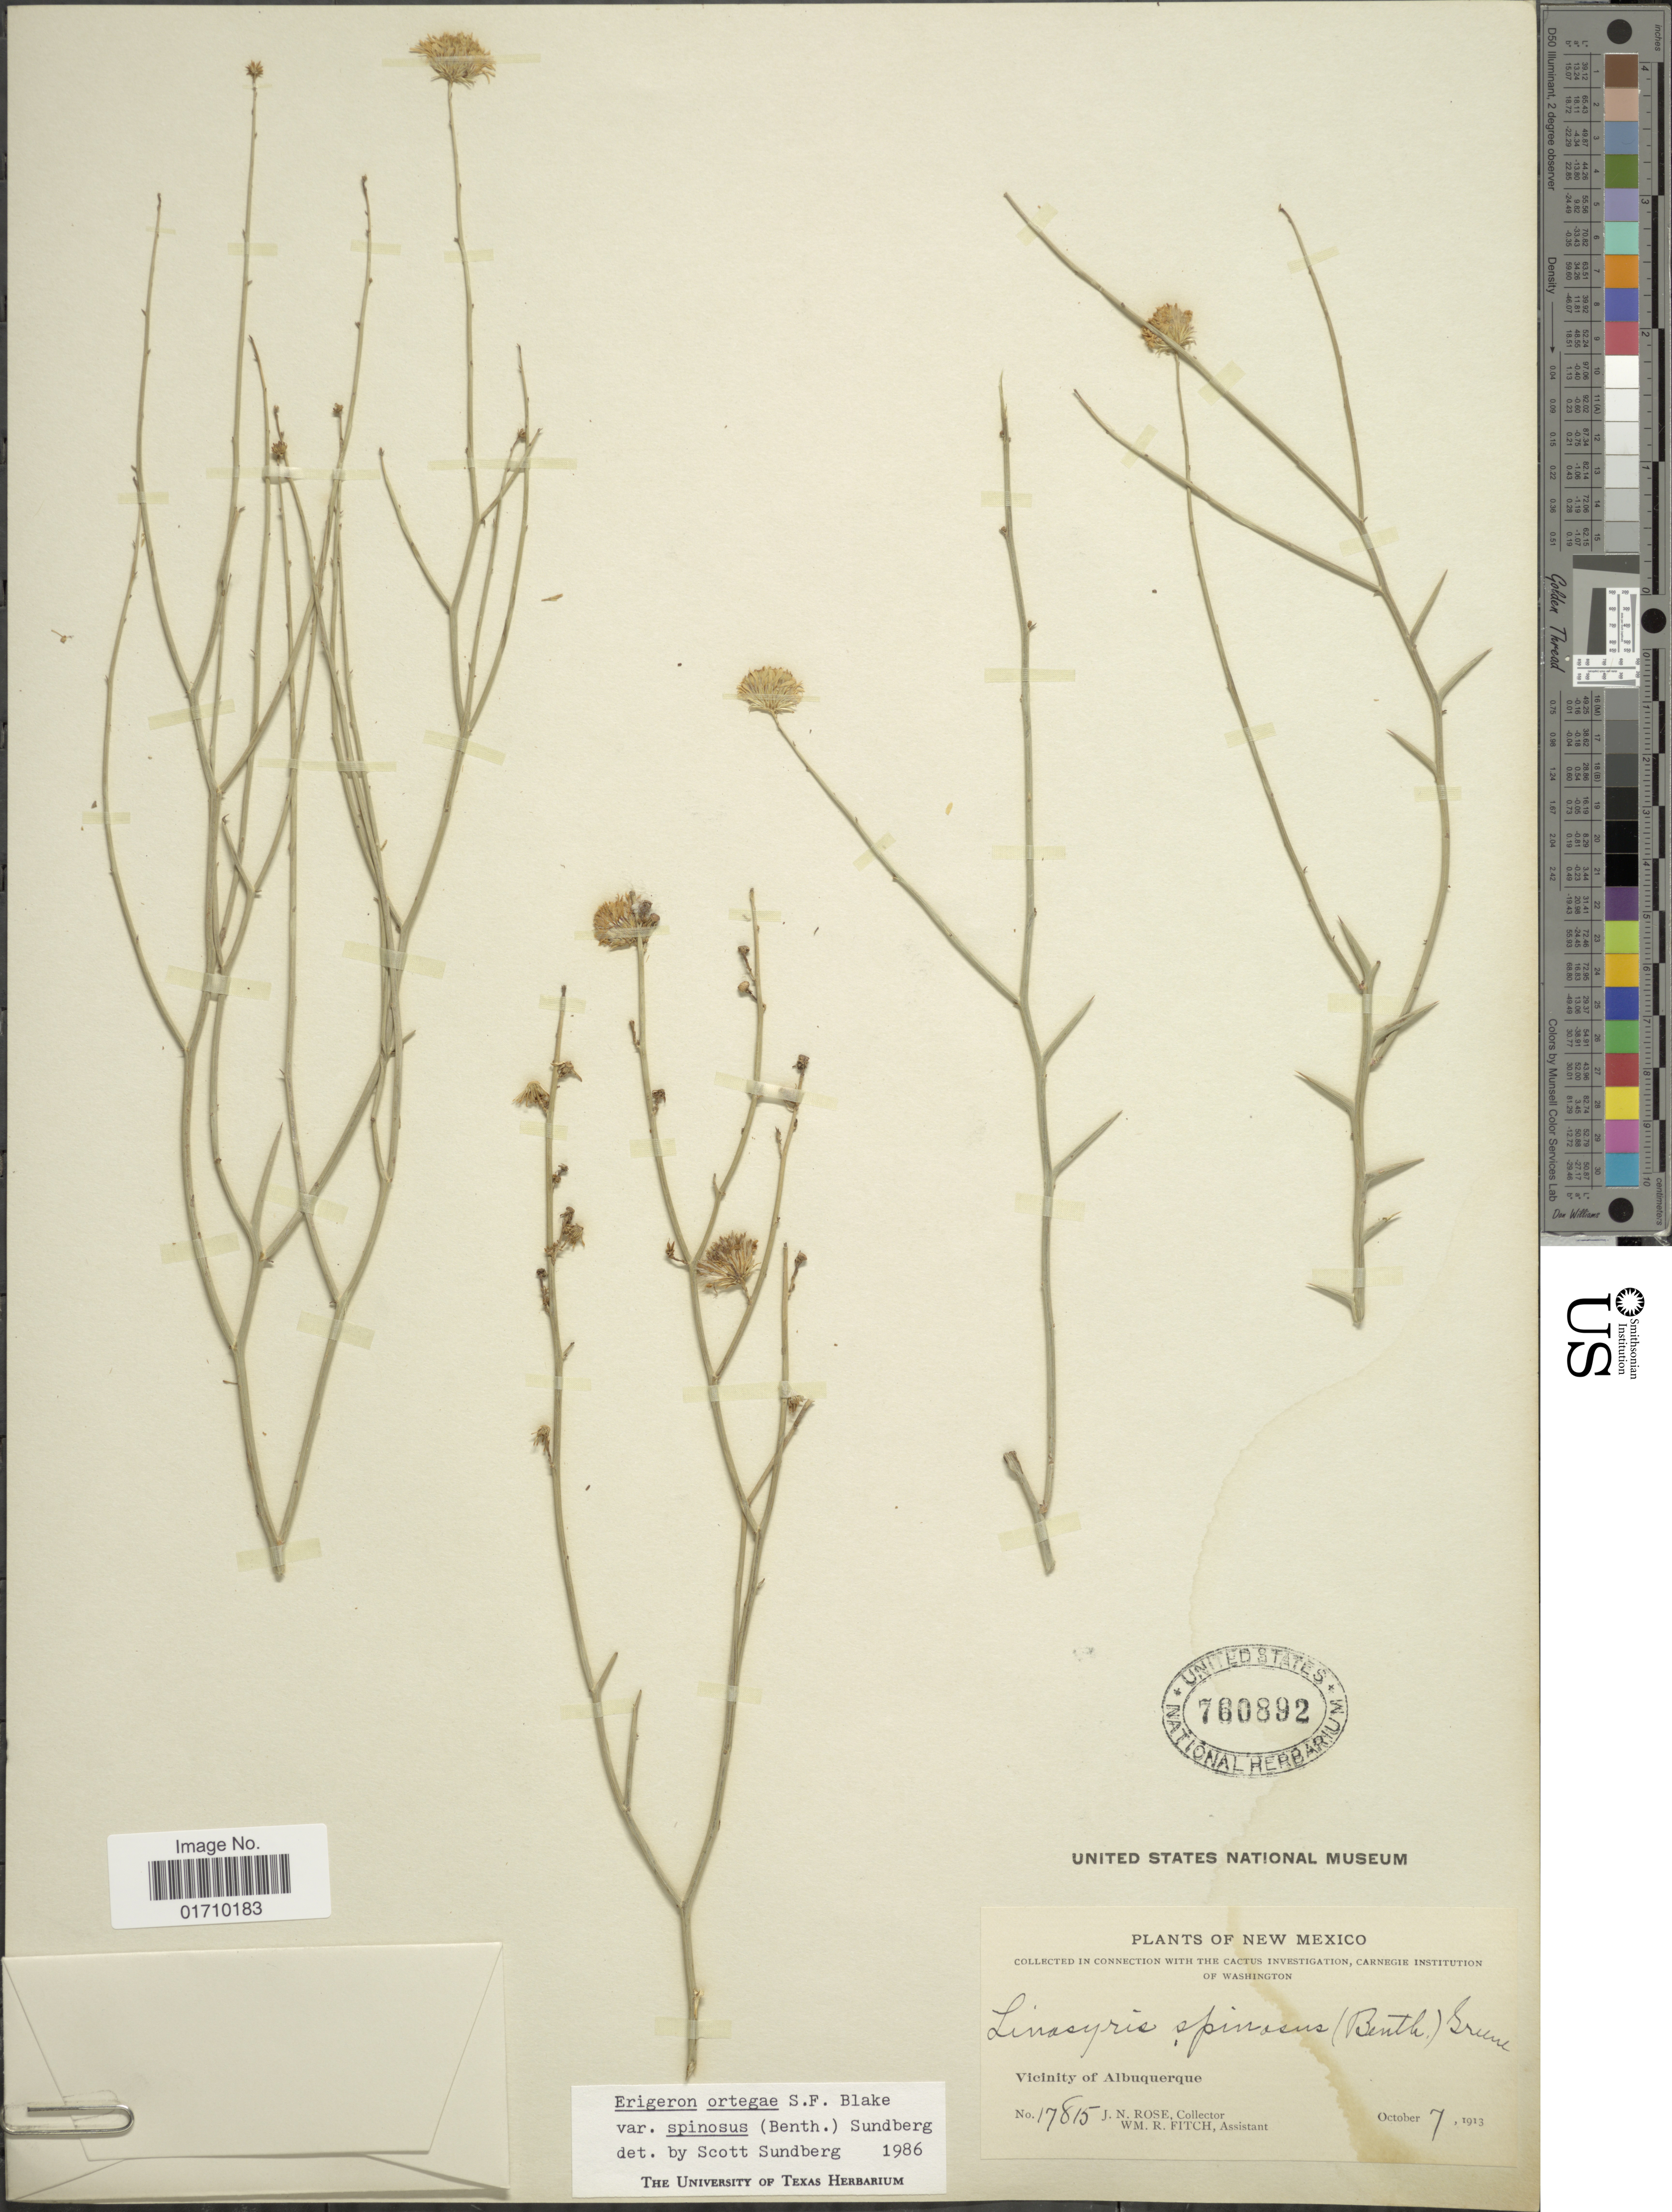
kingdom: Plantae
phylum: Tracheophyta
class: Magnoliopsida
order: Asterales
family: Asteraceae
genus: Chloracantha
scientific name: Chloracantha spinosa var. spinosa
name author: (Benth.) G.L. Nesom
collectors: J. N. Rose & W. R. Fitch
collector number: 17815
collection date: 1913-10-07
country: United States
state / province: New Mexico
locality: Vicinity of Albuquerque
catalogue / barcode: US 760892